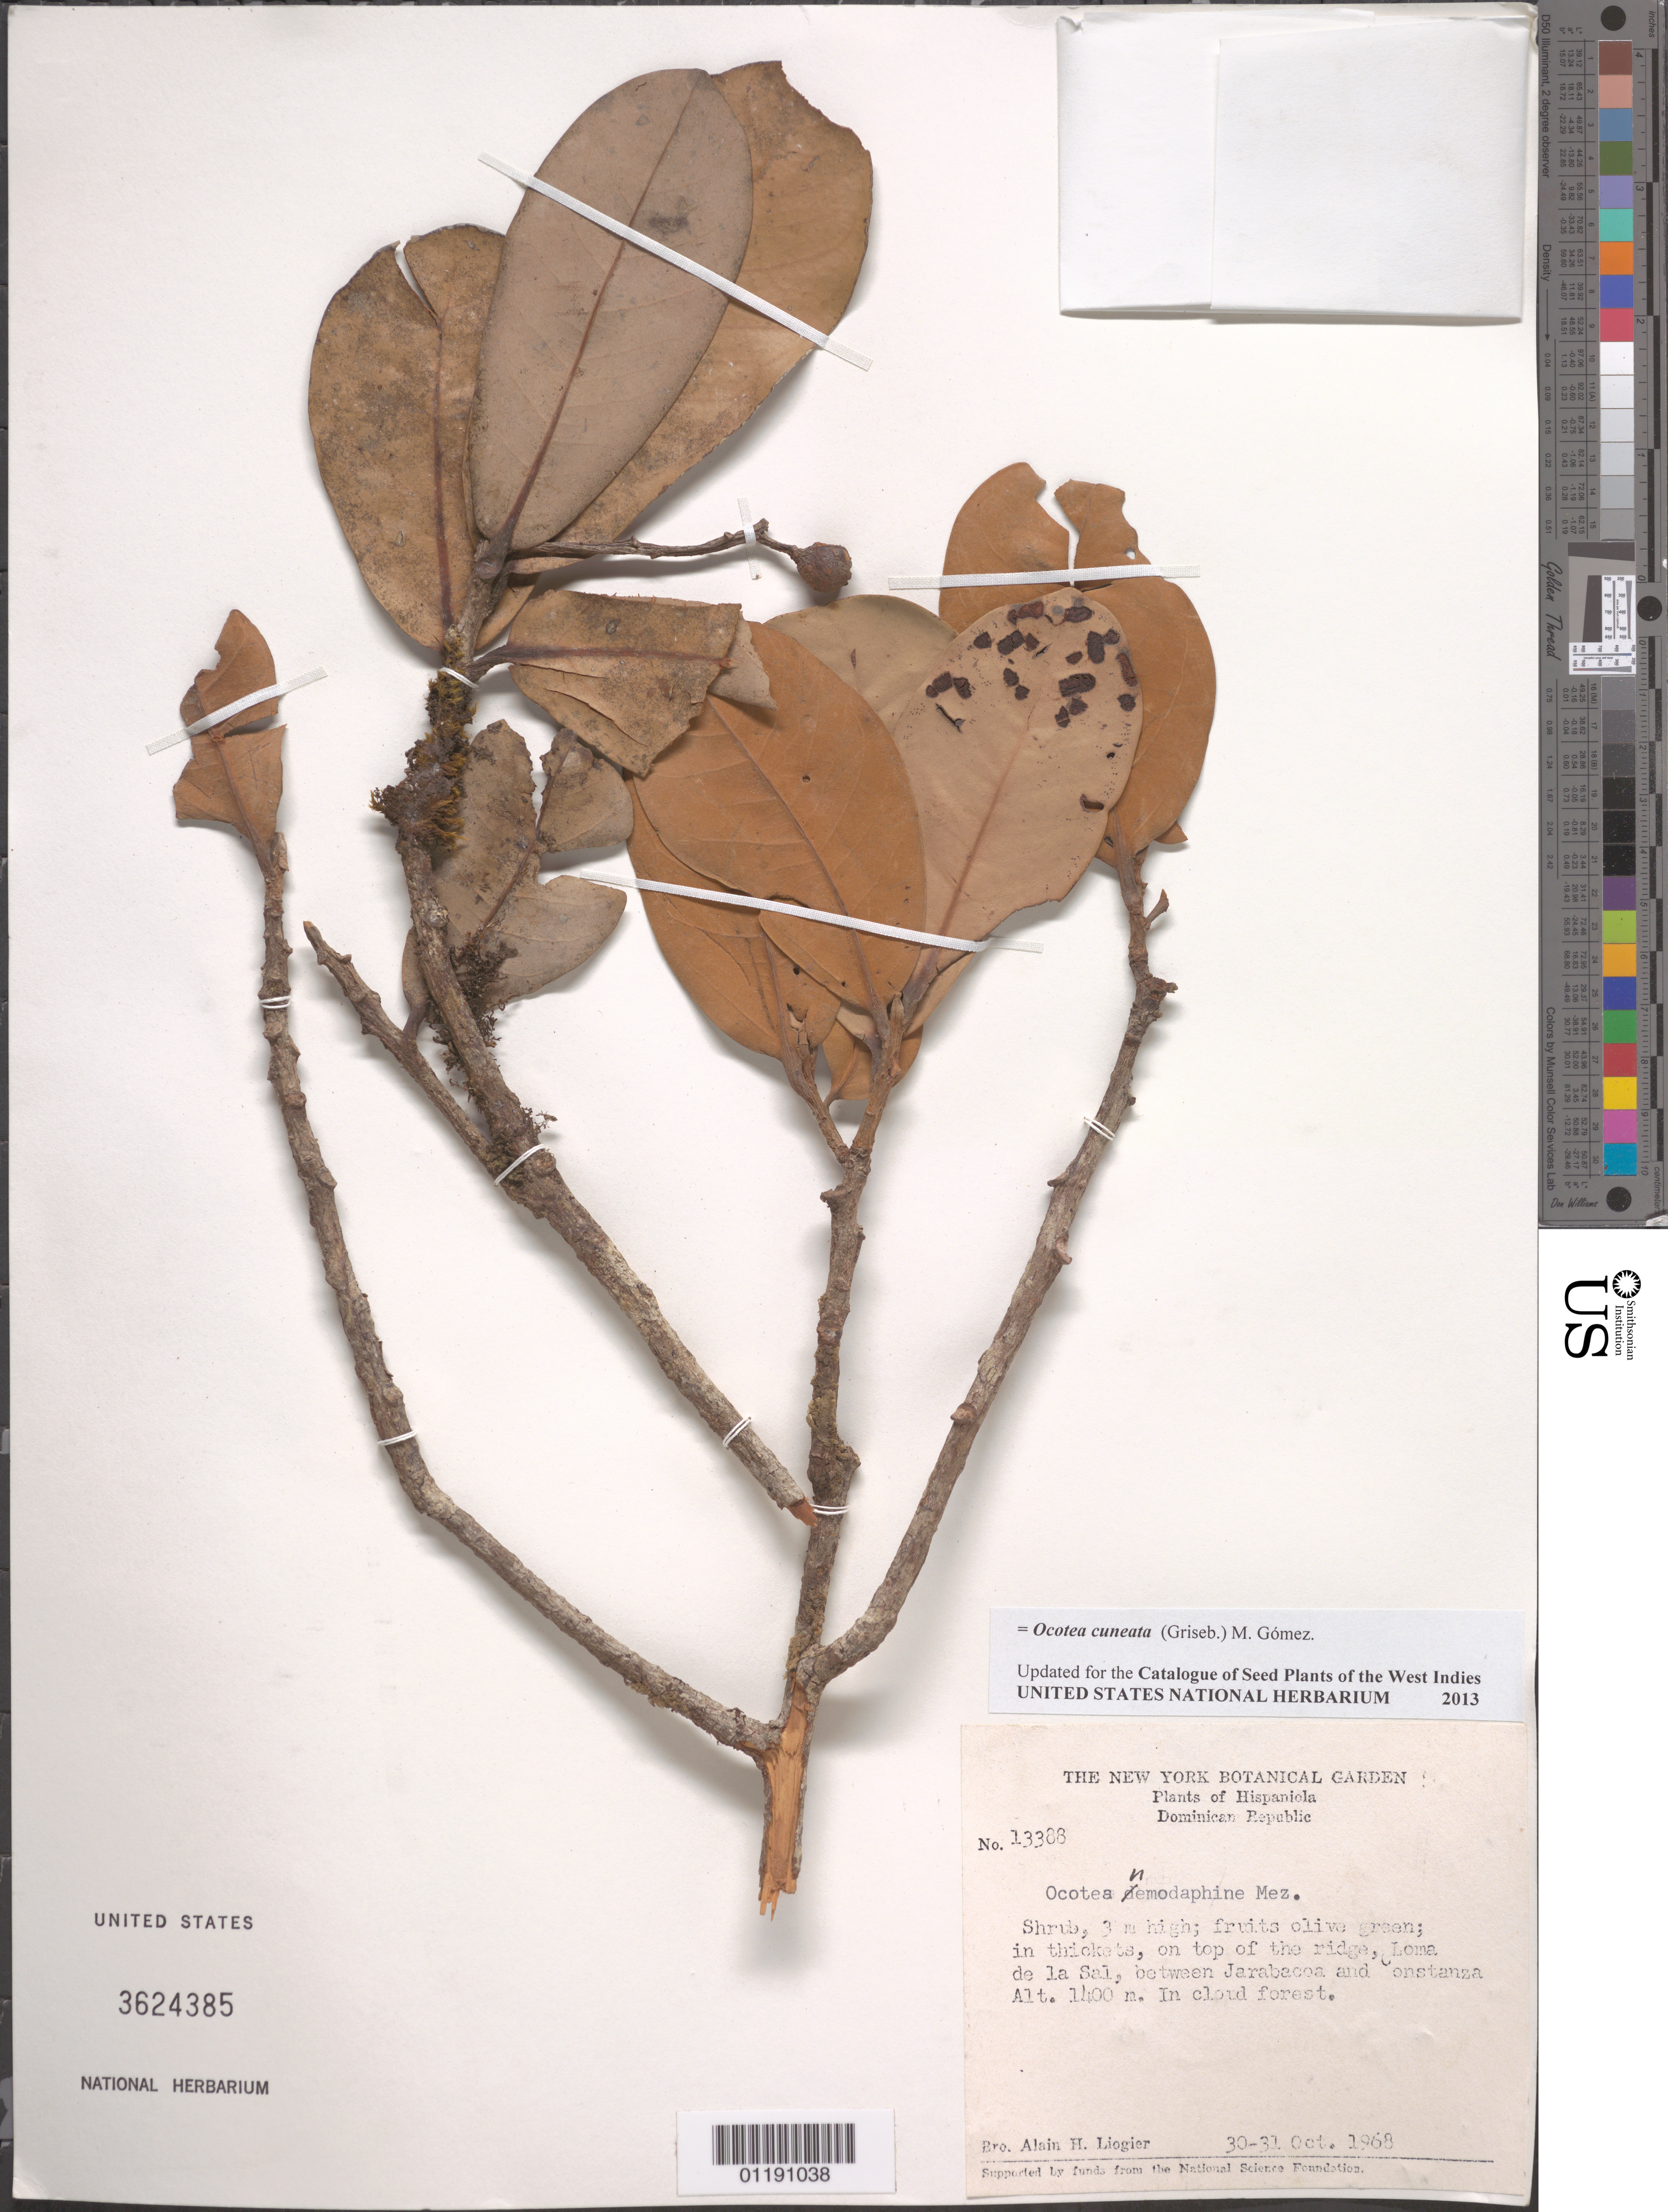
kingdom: Plantae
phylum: Tracheophyta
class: Magnoliopsida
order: Laurales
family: Lauraceae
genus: Ocotea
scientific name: Ocotea cuneata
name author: (Griseb.) M. Gómez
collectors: A. H. Liogier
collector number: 13388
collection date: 1968-10-30/1968-10-31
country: Dominican Republic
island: Hispaniola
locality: On top of the ridge, Loma de la Sal, between Jarabacoa and Constanza.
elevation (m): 1400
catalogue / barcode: US 3624385